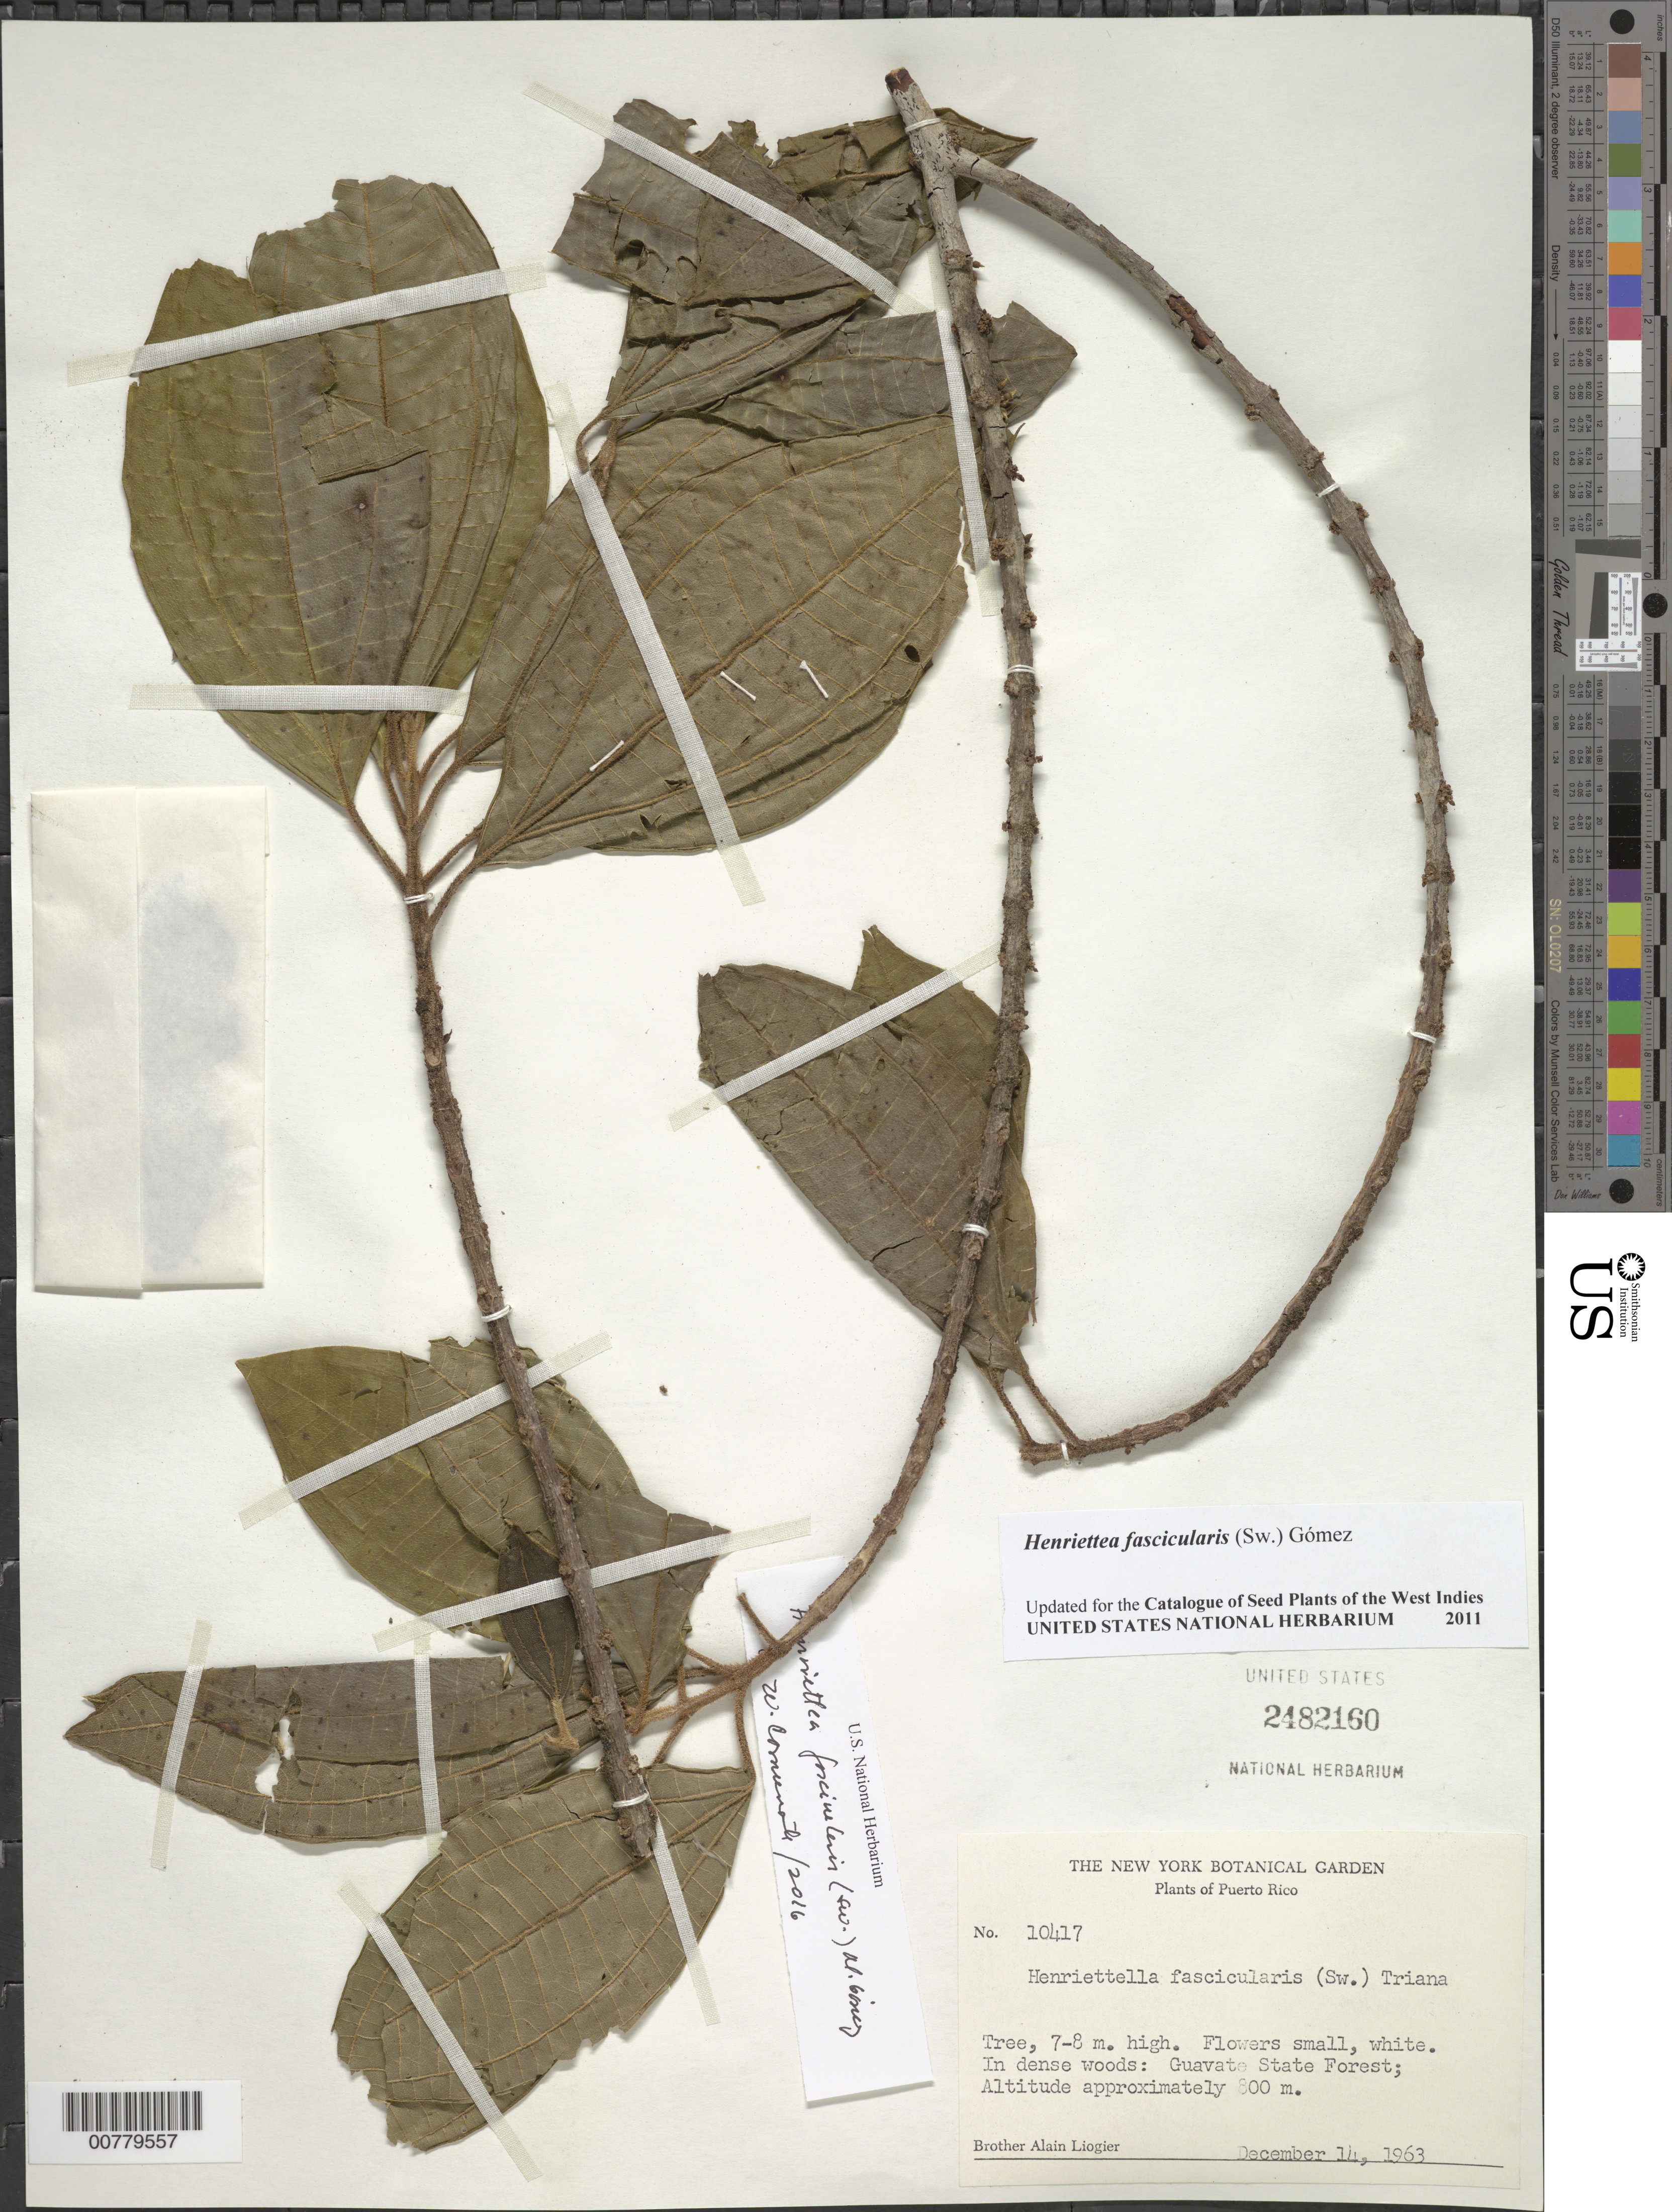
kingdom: Plantae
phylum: Tracheophyta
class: Magnoliopsida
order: Myrtales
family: Melastomataceae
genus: Henriettella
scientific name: Henriettella fascicularis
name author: (Sw.) C. Wright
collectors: A. H. Liogier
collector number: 10417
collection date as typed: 14 Dec 1963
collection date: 1963-12-14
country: Puerto Rico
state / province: Cayey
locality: Guavate State Forest.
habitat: In dense woods.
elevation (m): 800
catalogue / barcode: US 2482160